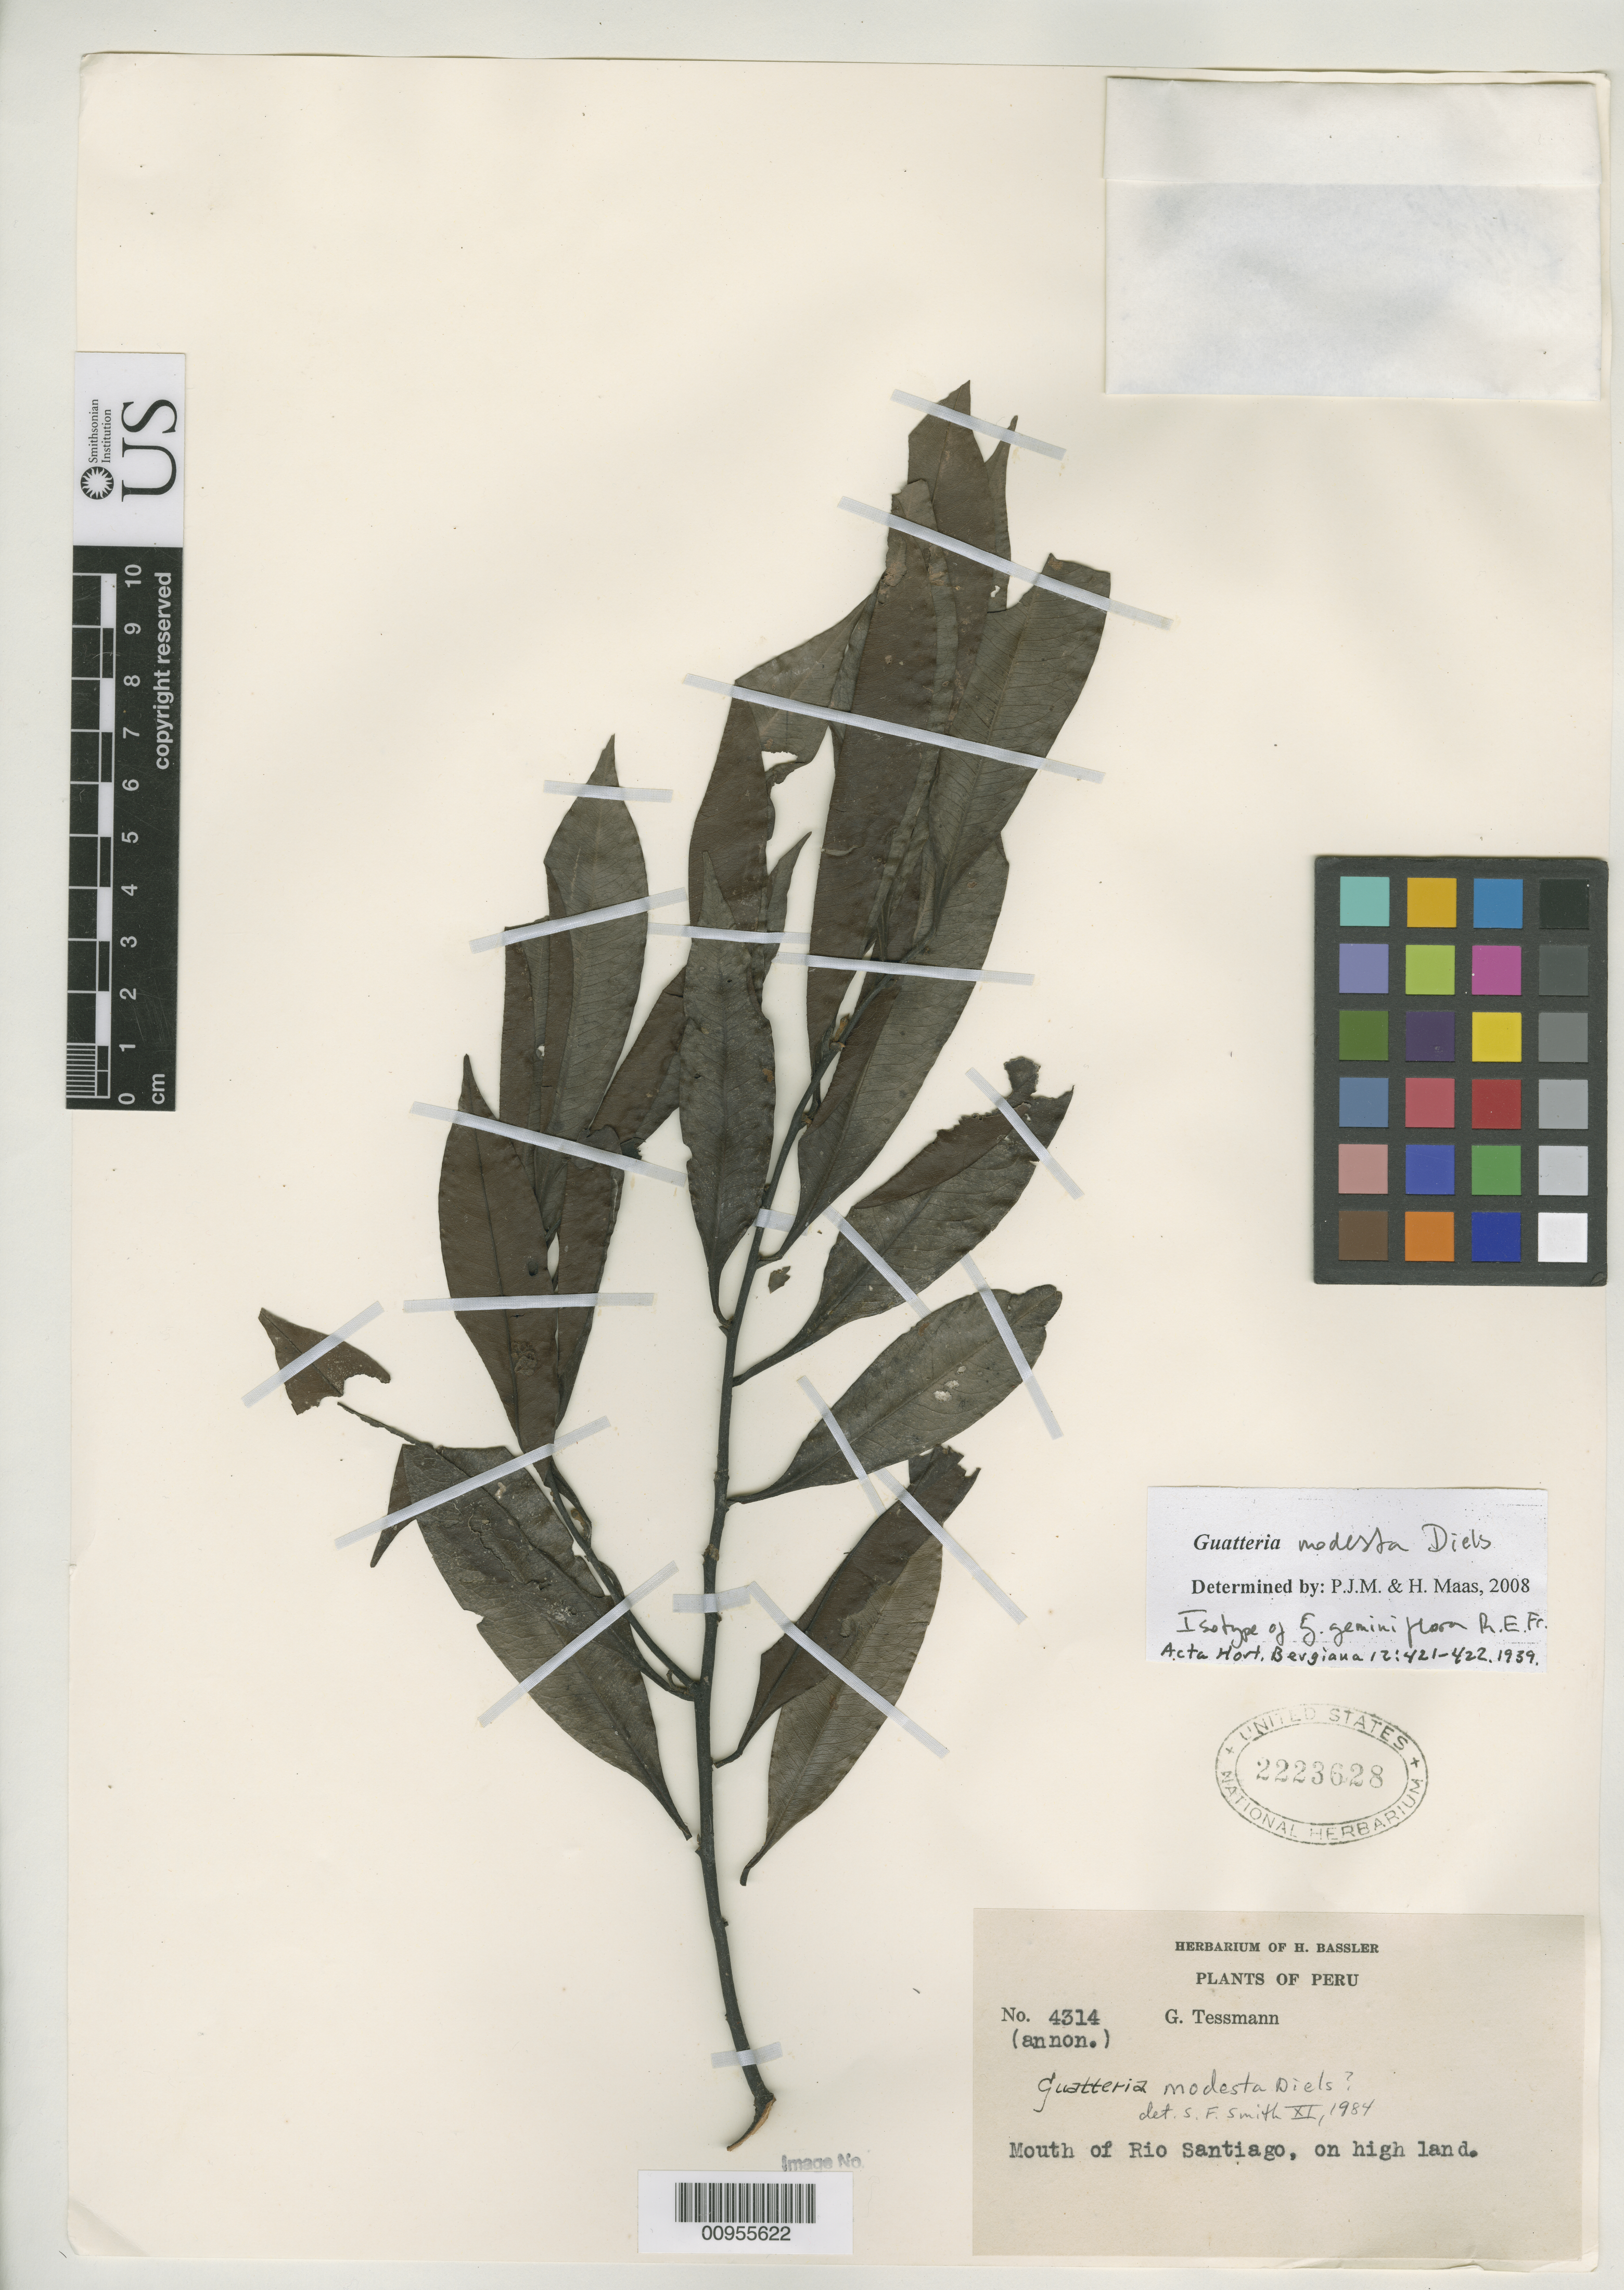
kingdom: Plantae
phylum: Tracheophyta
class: Magnoliopsida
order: Magnoliales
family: Annonaceae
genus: Guatteria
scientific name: Guatteria geminiflora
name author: R.E. Fr.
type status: Isotype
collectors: G. Tessmann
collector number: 4314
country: Peru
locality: Mouth of Rio Santiago, on high land. [Protologue, "Ost-Peru: Oberer Marañon, Mündung des Santiago in beflutetem Hochwald, 160 m ü. D. M. (blühend 16 Okt. 1924…)"]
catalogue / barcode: US 2223628